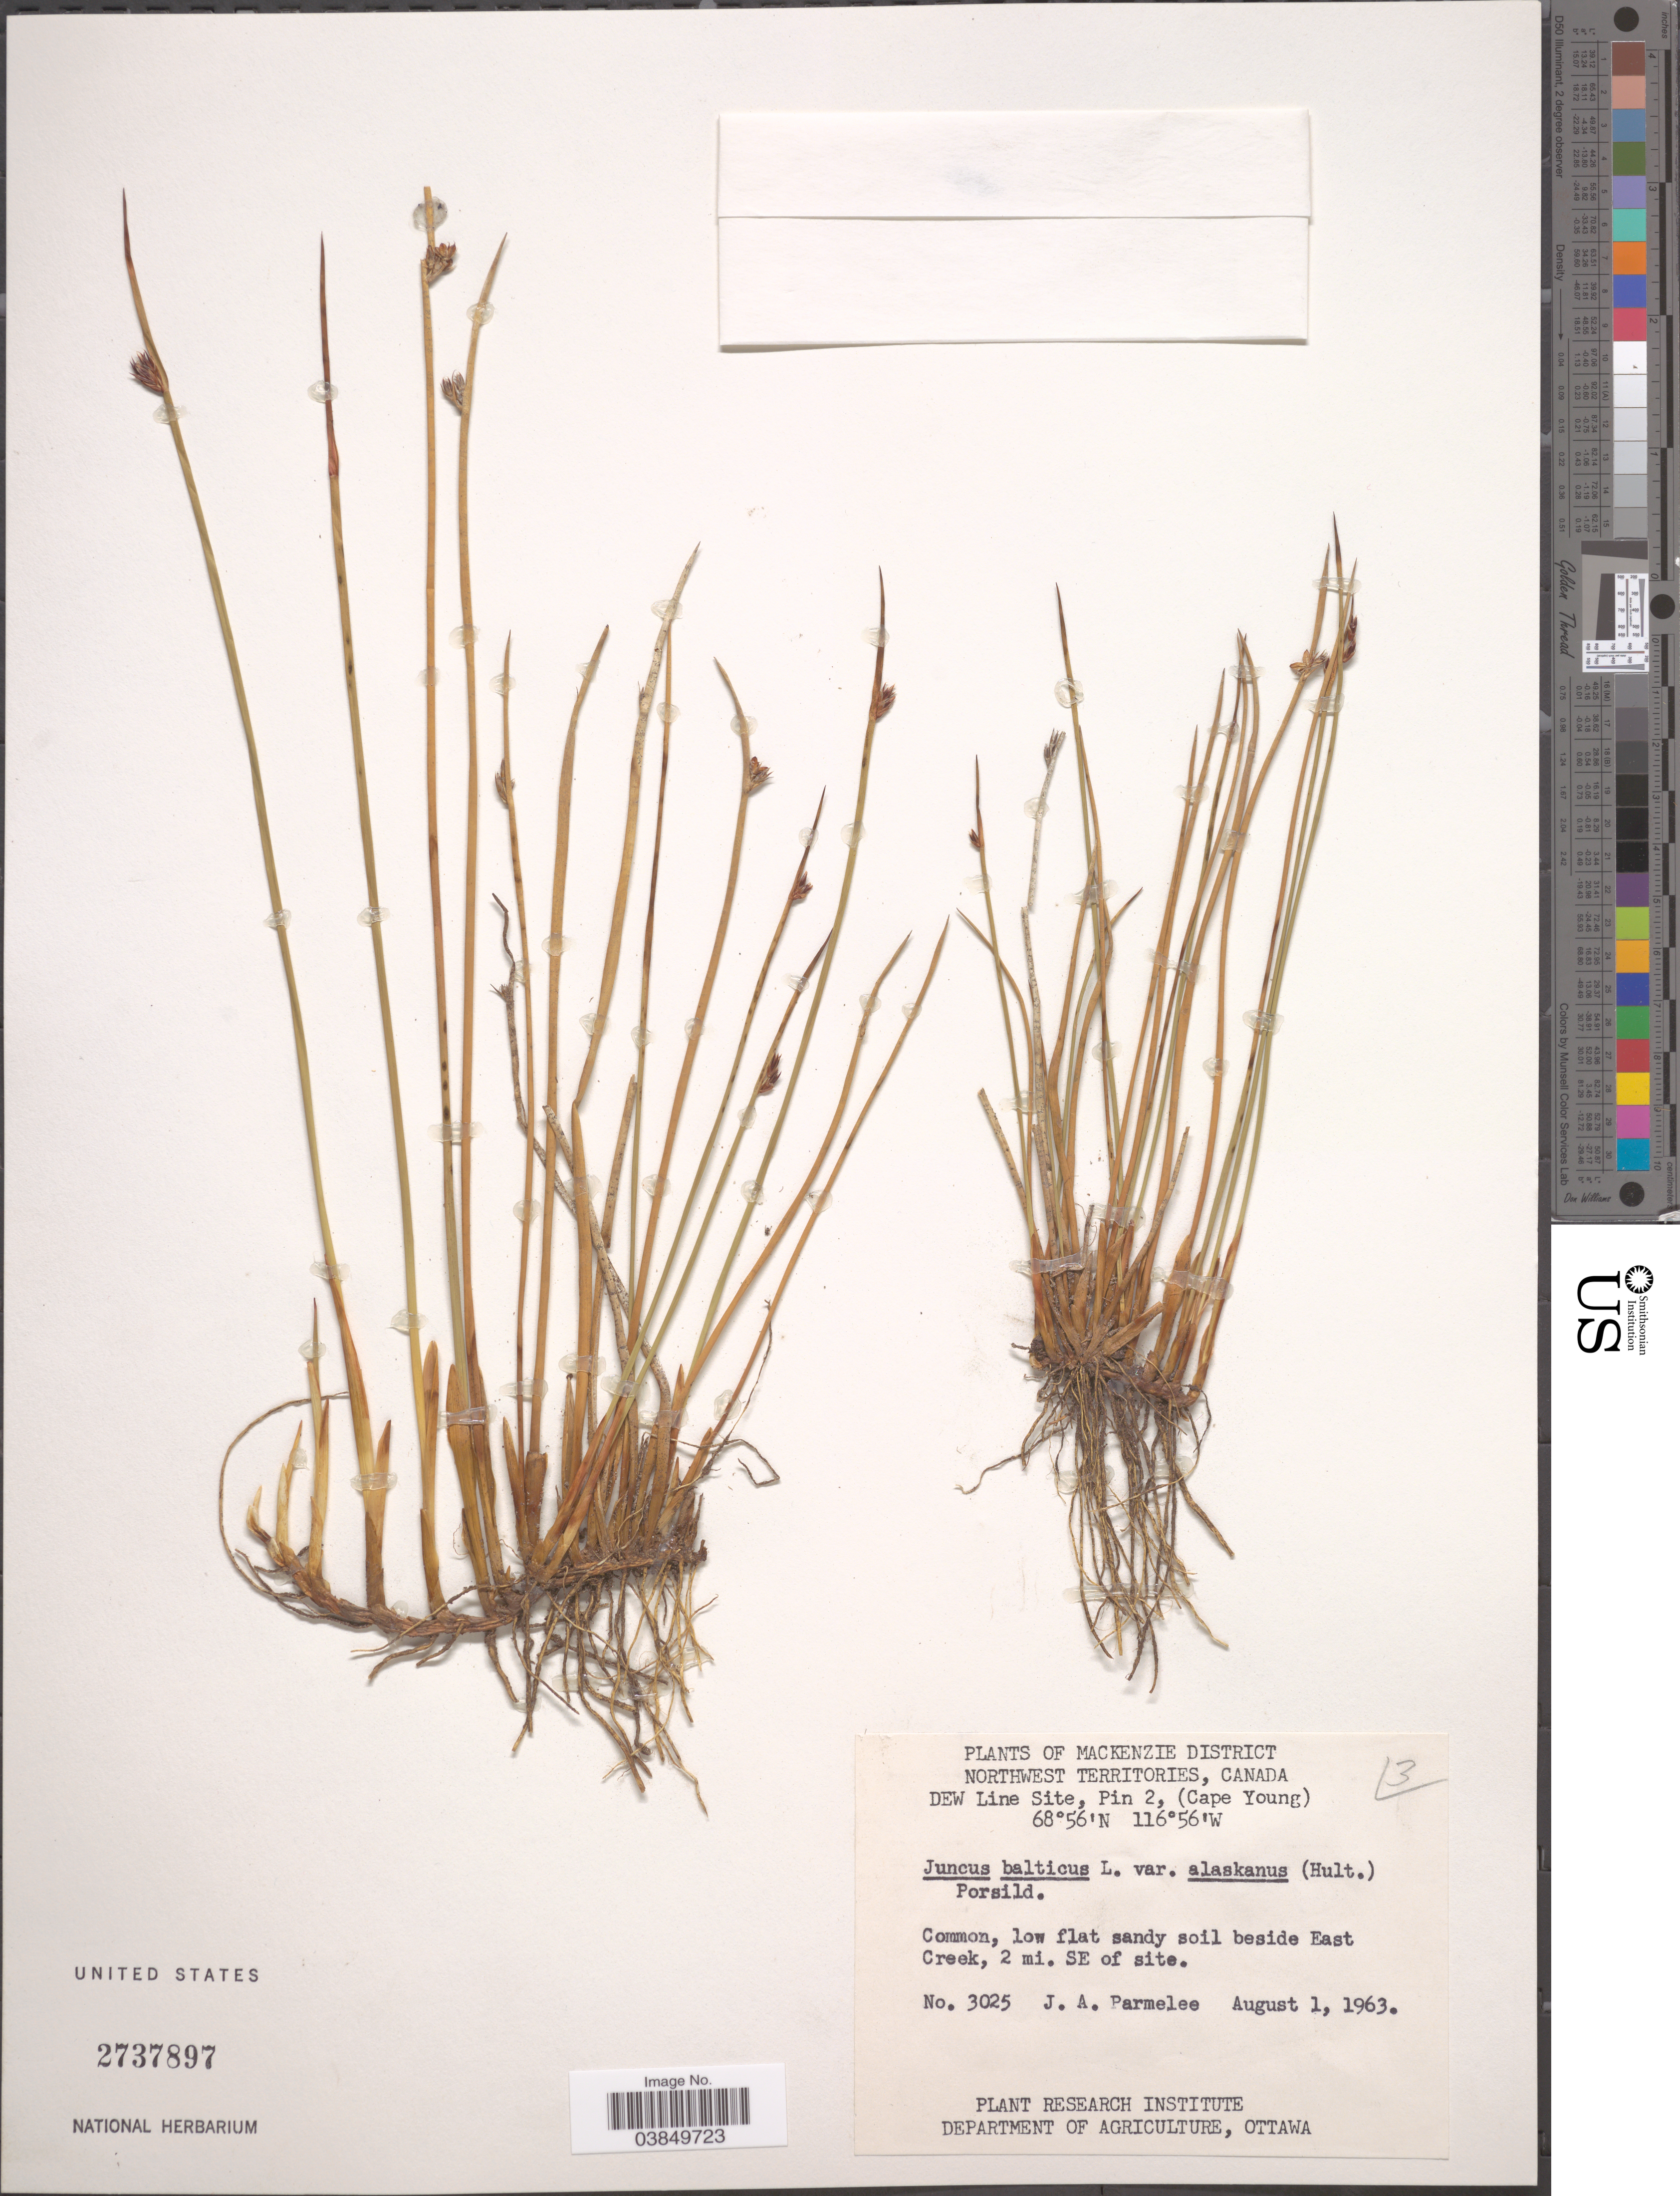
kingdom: Plantae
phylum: Tracheophyta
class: Liliopsida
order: Poales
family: Juncaceae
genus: Juncus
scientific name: Juncus balticus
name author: Willd.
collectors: J. A. Parmelee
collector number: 3025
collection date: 1963-08-01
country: Canada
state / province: Northwest Territories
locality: Mackenzie District. Dew Line Site, Pin 2 (Cape Young). Common, low flat sandy soil beside East Creek, 2 mi. SE of site.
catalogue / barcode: US 2737897